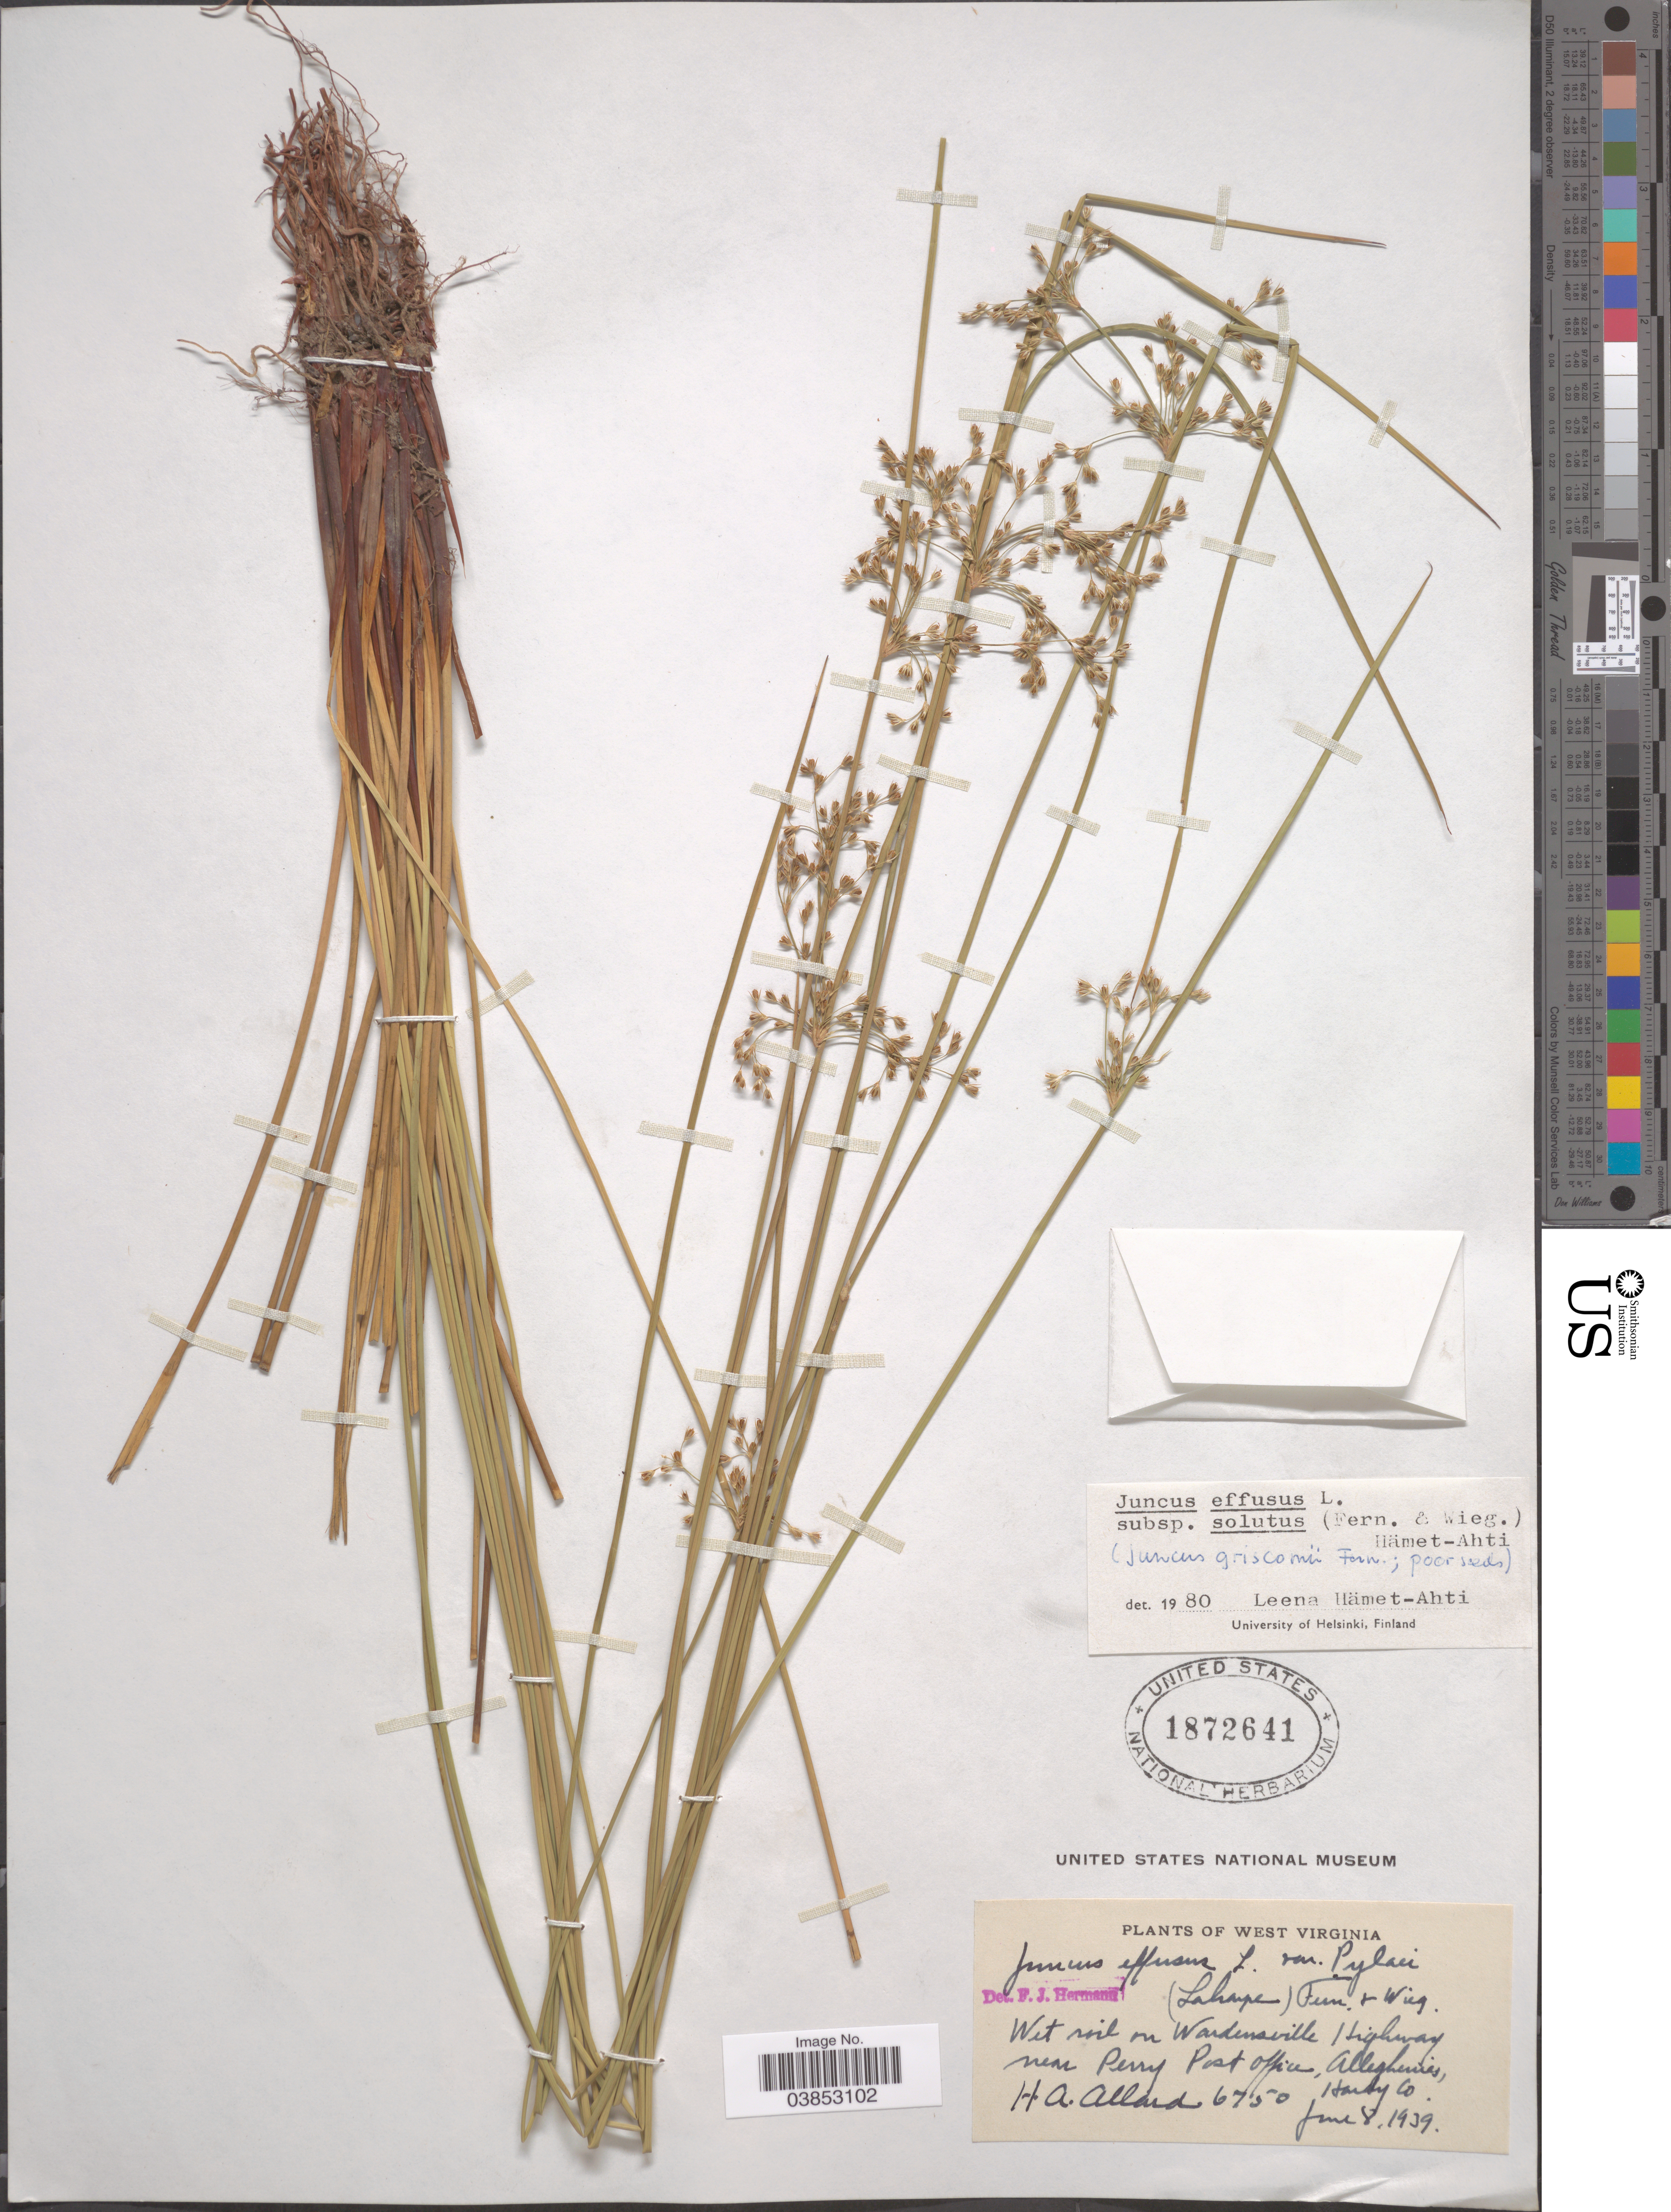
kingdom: Plantae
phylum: Tracheophyta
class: Liliopsida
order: Poales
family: Juncaceae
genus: Juncus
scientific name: Juncus effusus var. solutus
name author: Fernald & Wiegand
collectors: H. A. Allard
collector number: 6750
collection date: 1939-06-08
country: United States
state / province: West Virginia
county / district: Hardy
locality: On Wardensville Highway near Perry Post office, Alleghenies, Hardy Co.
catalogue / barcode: US 1872641